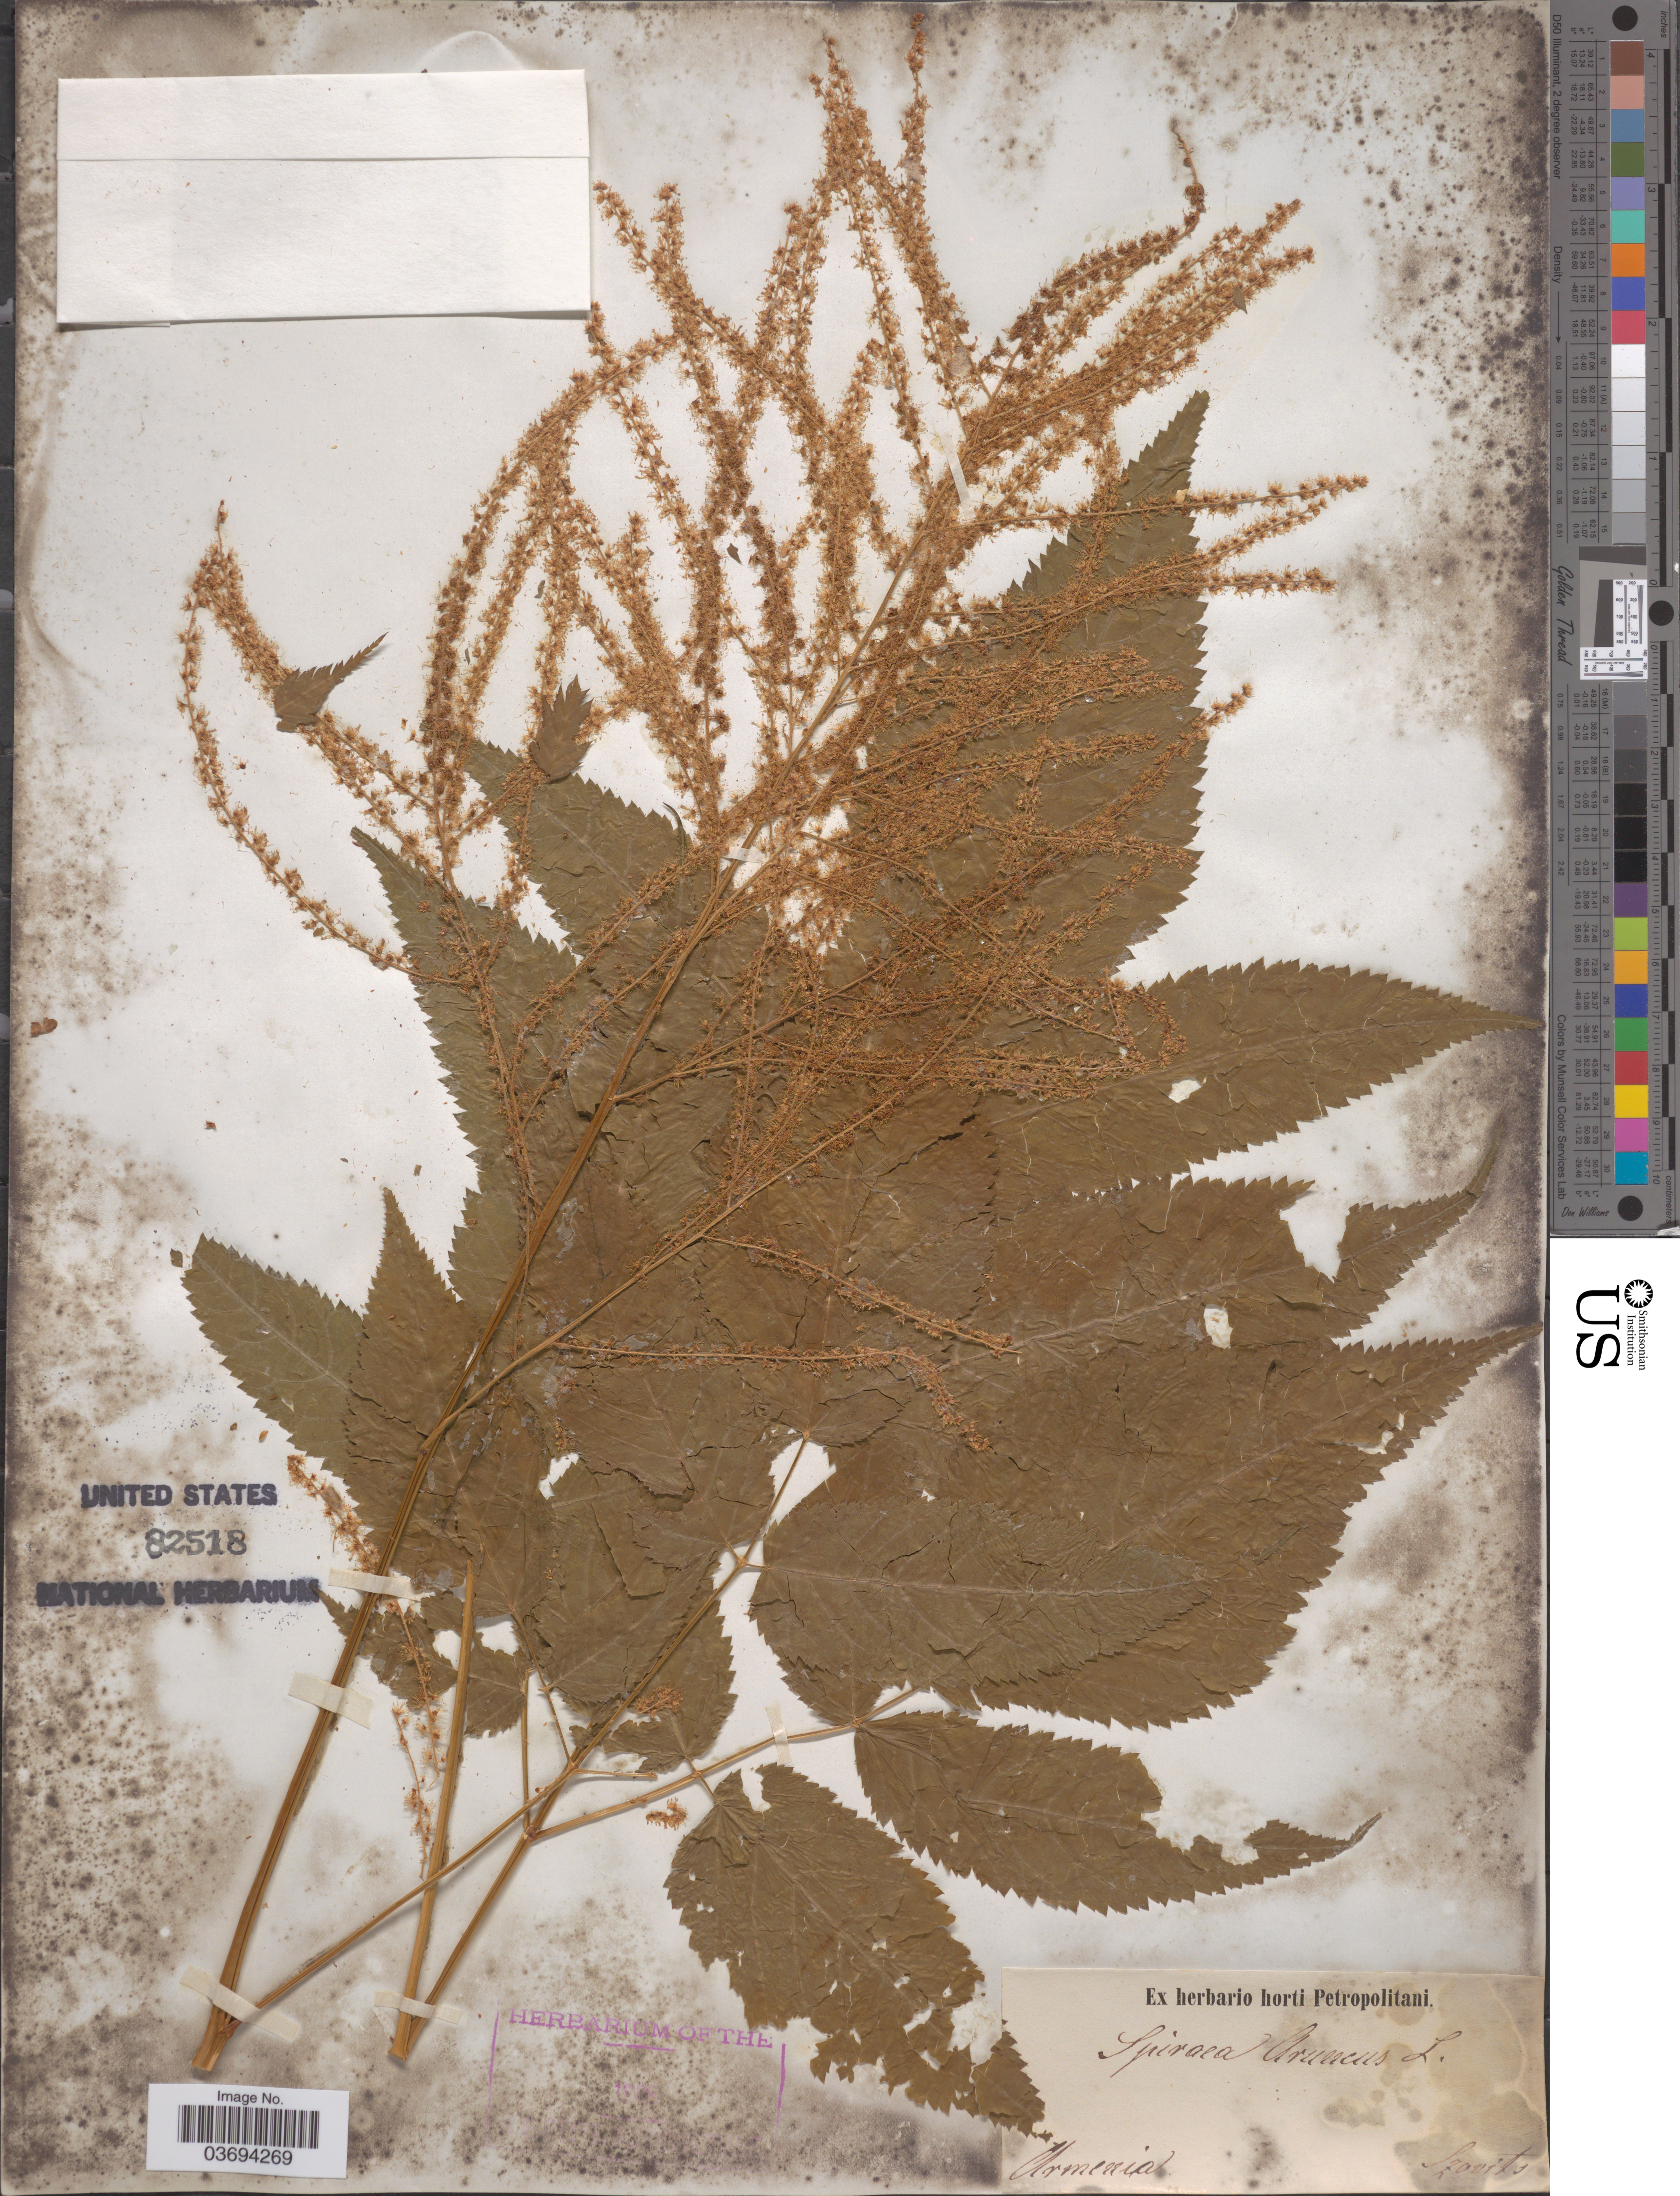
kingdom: Plantae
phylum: Tracheophyta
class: Magnoliopsida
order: Rosales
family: Rosaceae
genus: Aruncus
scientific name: Aruncus sylvester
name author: Kostel. ex Maxim.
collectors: Szovits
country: Armenia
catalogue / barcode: US 82518